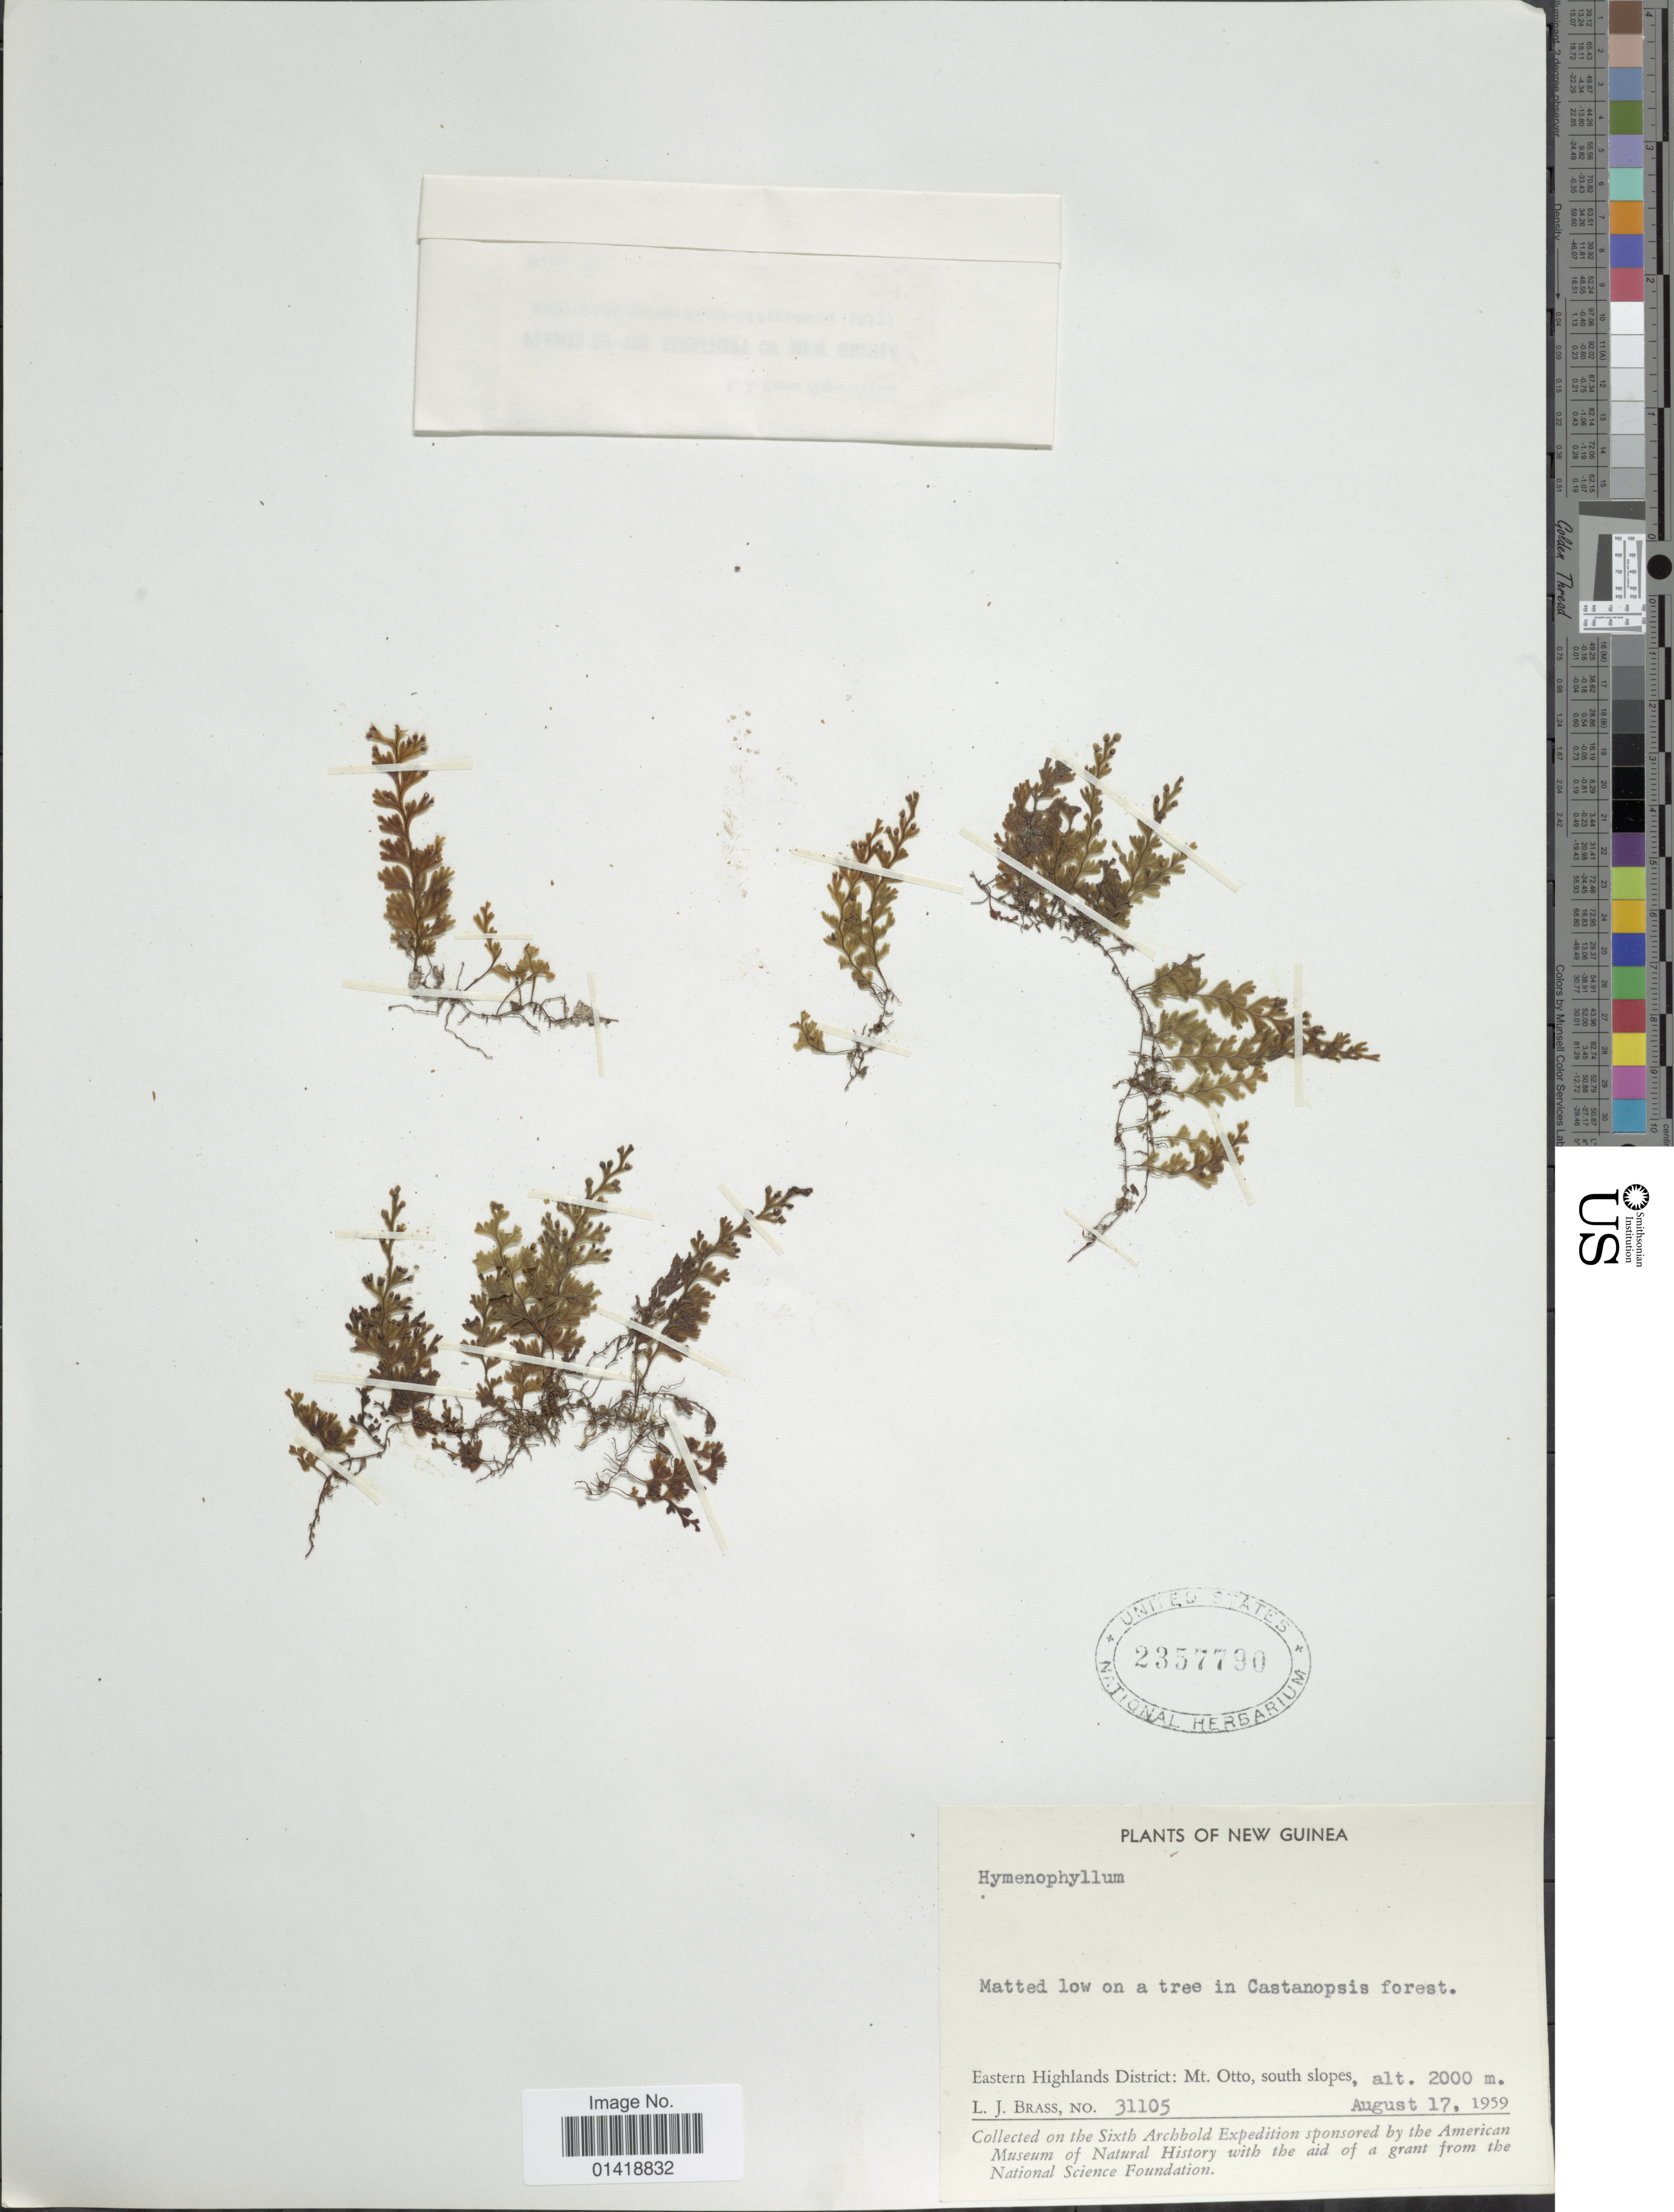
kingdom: Plantae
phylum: Tracheophyta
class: Polypodiopsida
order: Hymenophyllales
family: Hymenophyllaceae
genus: Hymenophyllum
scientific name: Hymenophyllum sp.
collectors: L. J. Brass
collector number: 31105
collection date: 1959-08-17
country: Papua New Guinea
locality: New Guinea. Eastern Highlands District: Mt. Otto, south slopes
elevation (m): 2000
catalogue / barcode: US 2357790